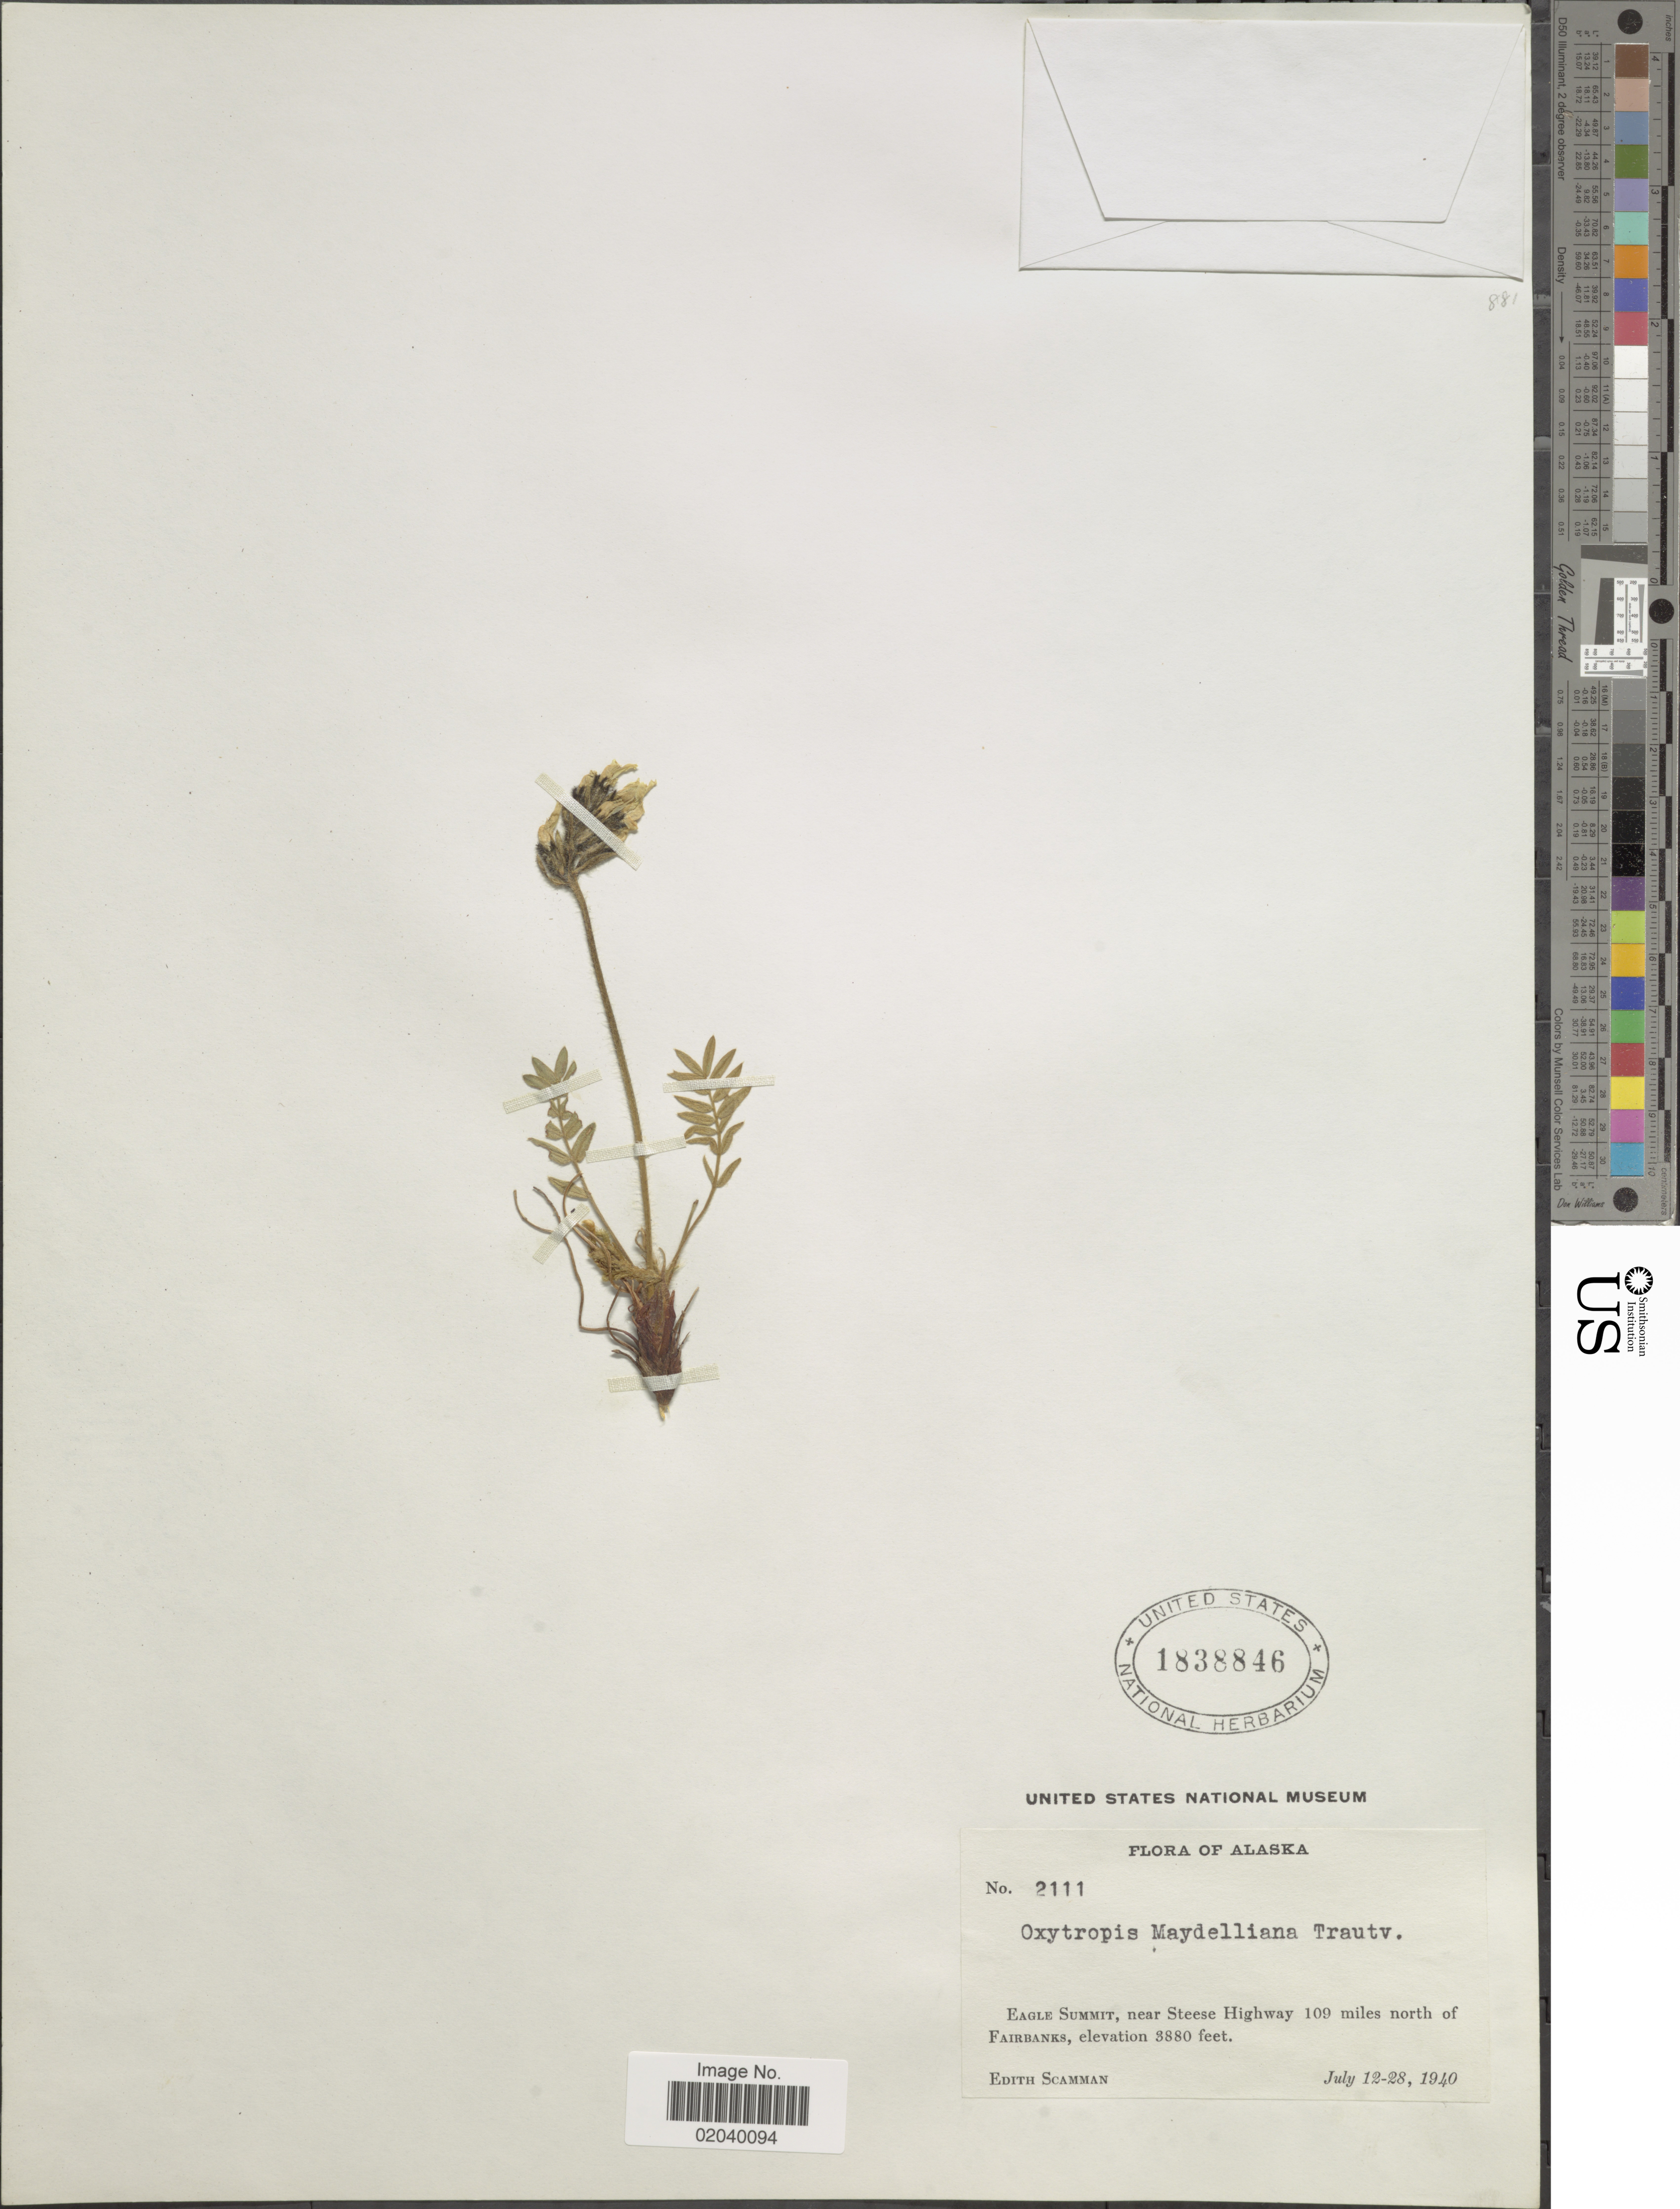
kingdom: Plantae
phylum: Tracheophyta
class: Magnoliopsida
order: Fabales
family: Fabaceae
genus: Oxytropis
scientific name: Oxytropis maydelliana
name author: Trautv.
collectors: E. Scamman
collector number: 2111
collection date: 1940-07-12/1940-07-28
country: United States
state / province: Alaska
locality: Eagle Summit, near Steese Highway 109 miles north of Fairbanks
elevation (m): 1183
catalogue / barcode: US 1838846